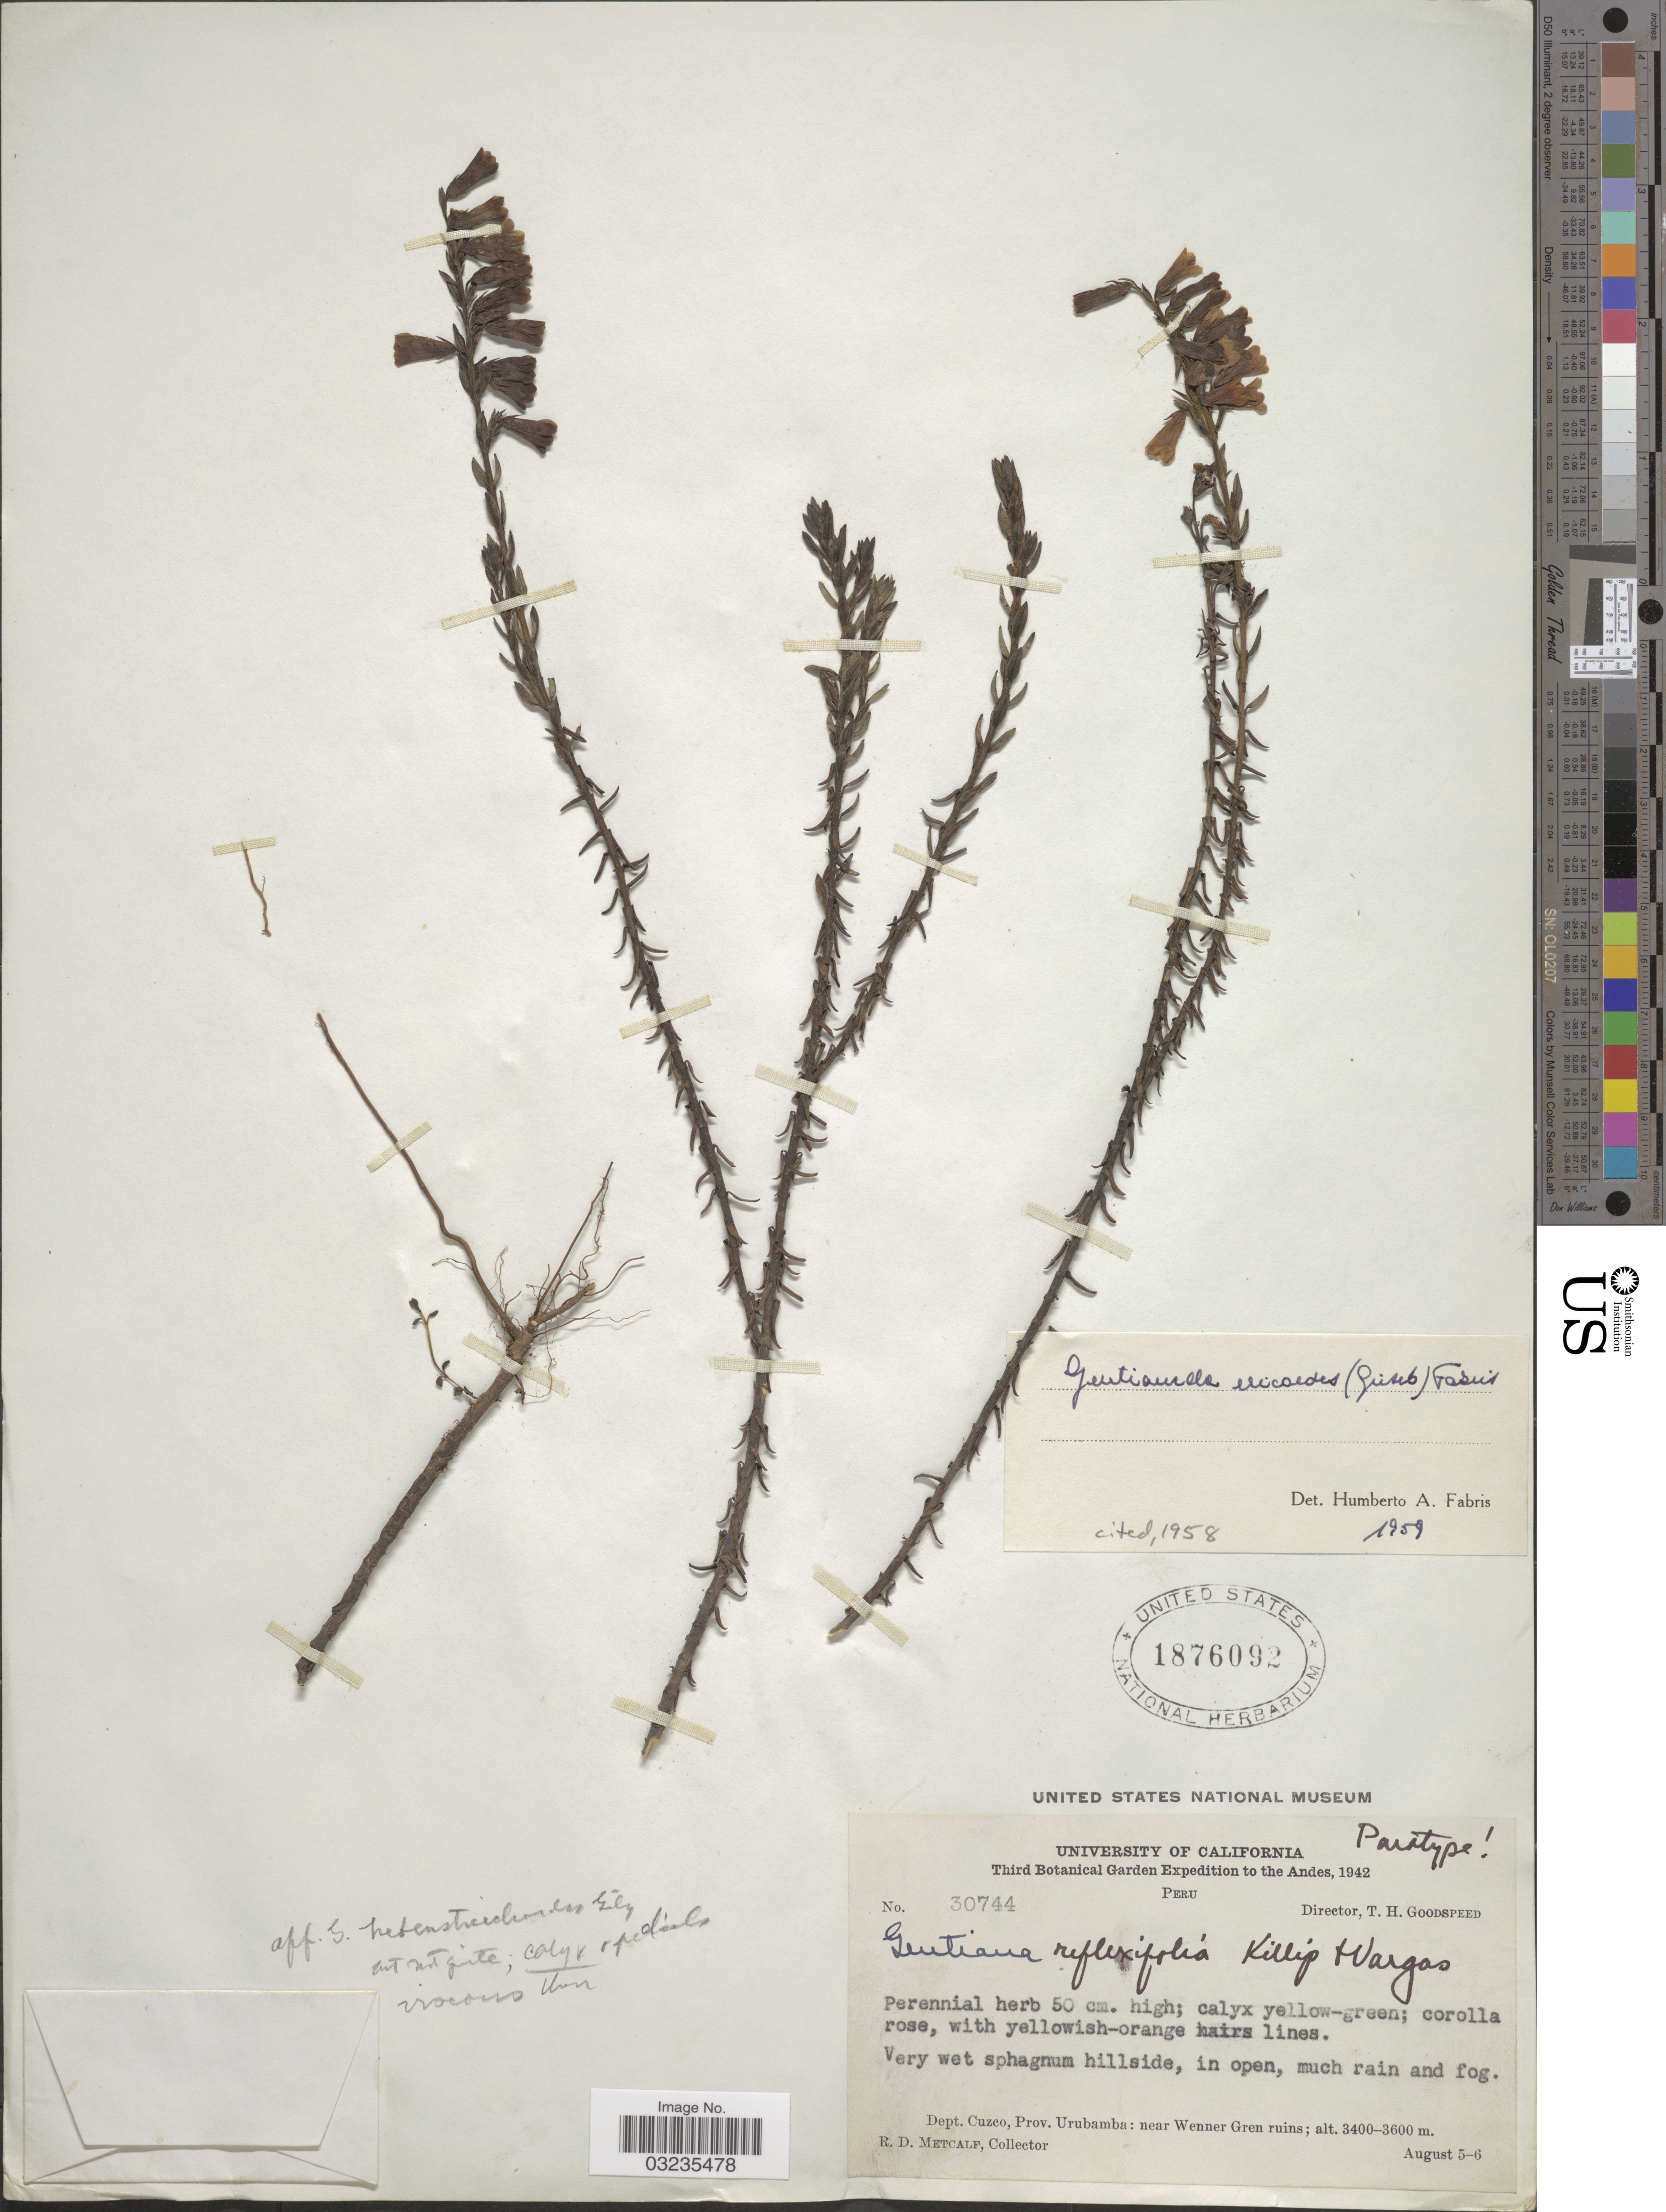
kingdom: Plantae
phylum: Tracheophyta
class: Magnoliopsida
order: Gentianales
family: Gentianaceae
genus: Gentiana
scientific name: Gentiana ericoides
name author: Griseb.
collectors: R. D. Metcalf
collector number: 30744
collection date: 1942-08-05/1942-08-06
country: Peru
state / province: Cusco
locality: Andes. Dept. Cuzco, Prov. Urubamba: near Wenner Gren ruins.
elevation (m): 3400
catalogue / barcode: US 1876092